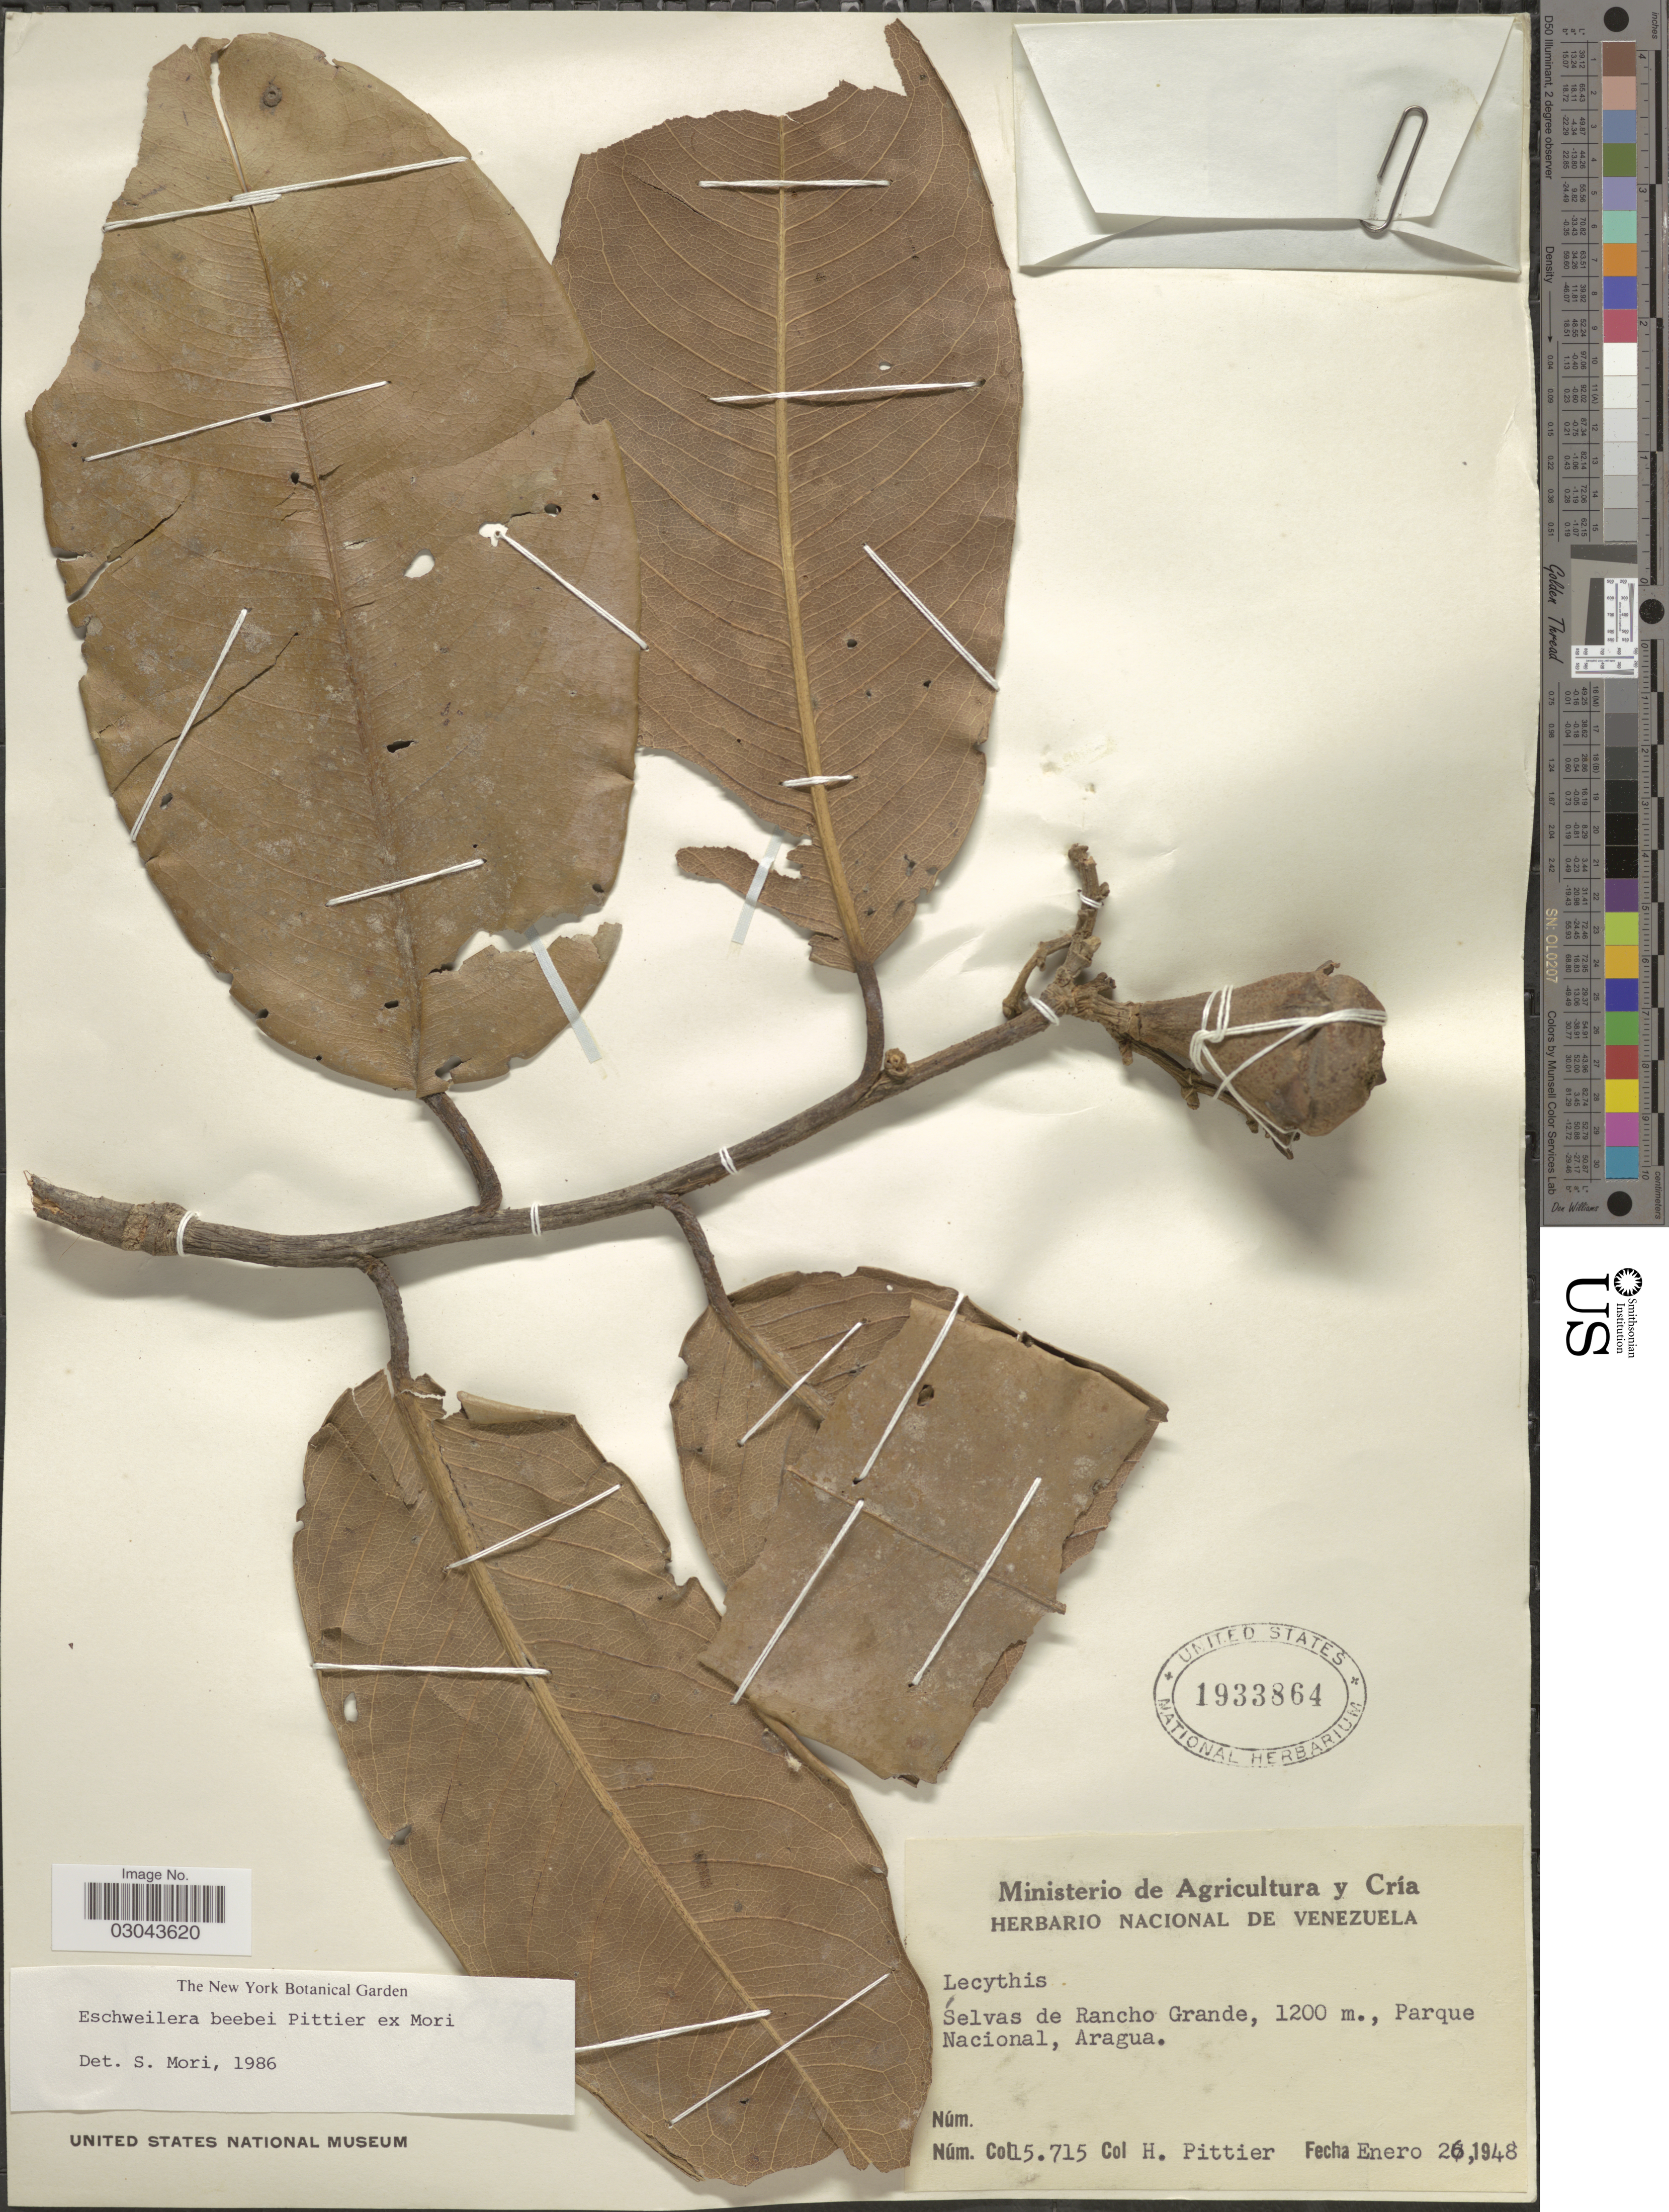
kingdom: Plantae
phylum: Tracheophyta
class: Magnoliopsida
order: Ericales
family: Lecythidaceae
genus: Eschweilera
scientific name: Eschweilera beebei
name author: Pittier ex S.A. Mori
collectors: H. F. Pittier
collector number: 15715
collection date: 1948-01-26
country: Venezuela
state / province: Aragua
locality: Selvas de Rancho Grande. Parque Nacional.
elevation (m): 1200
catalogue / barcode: US 1933864